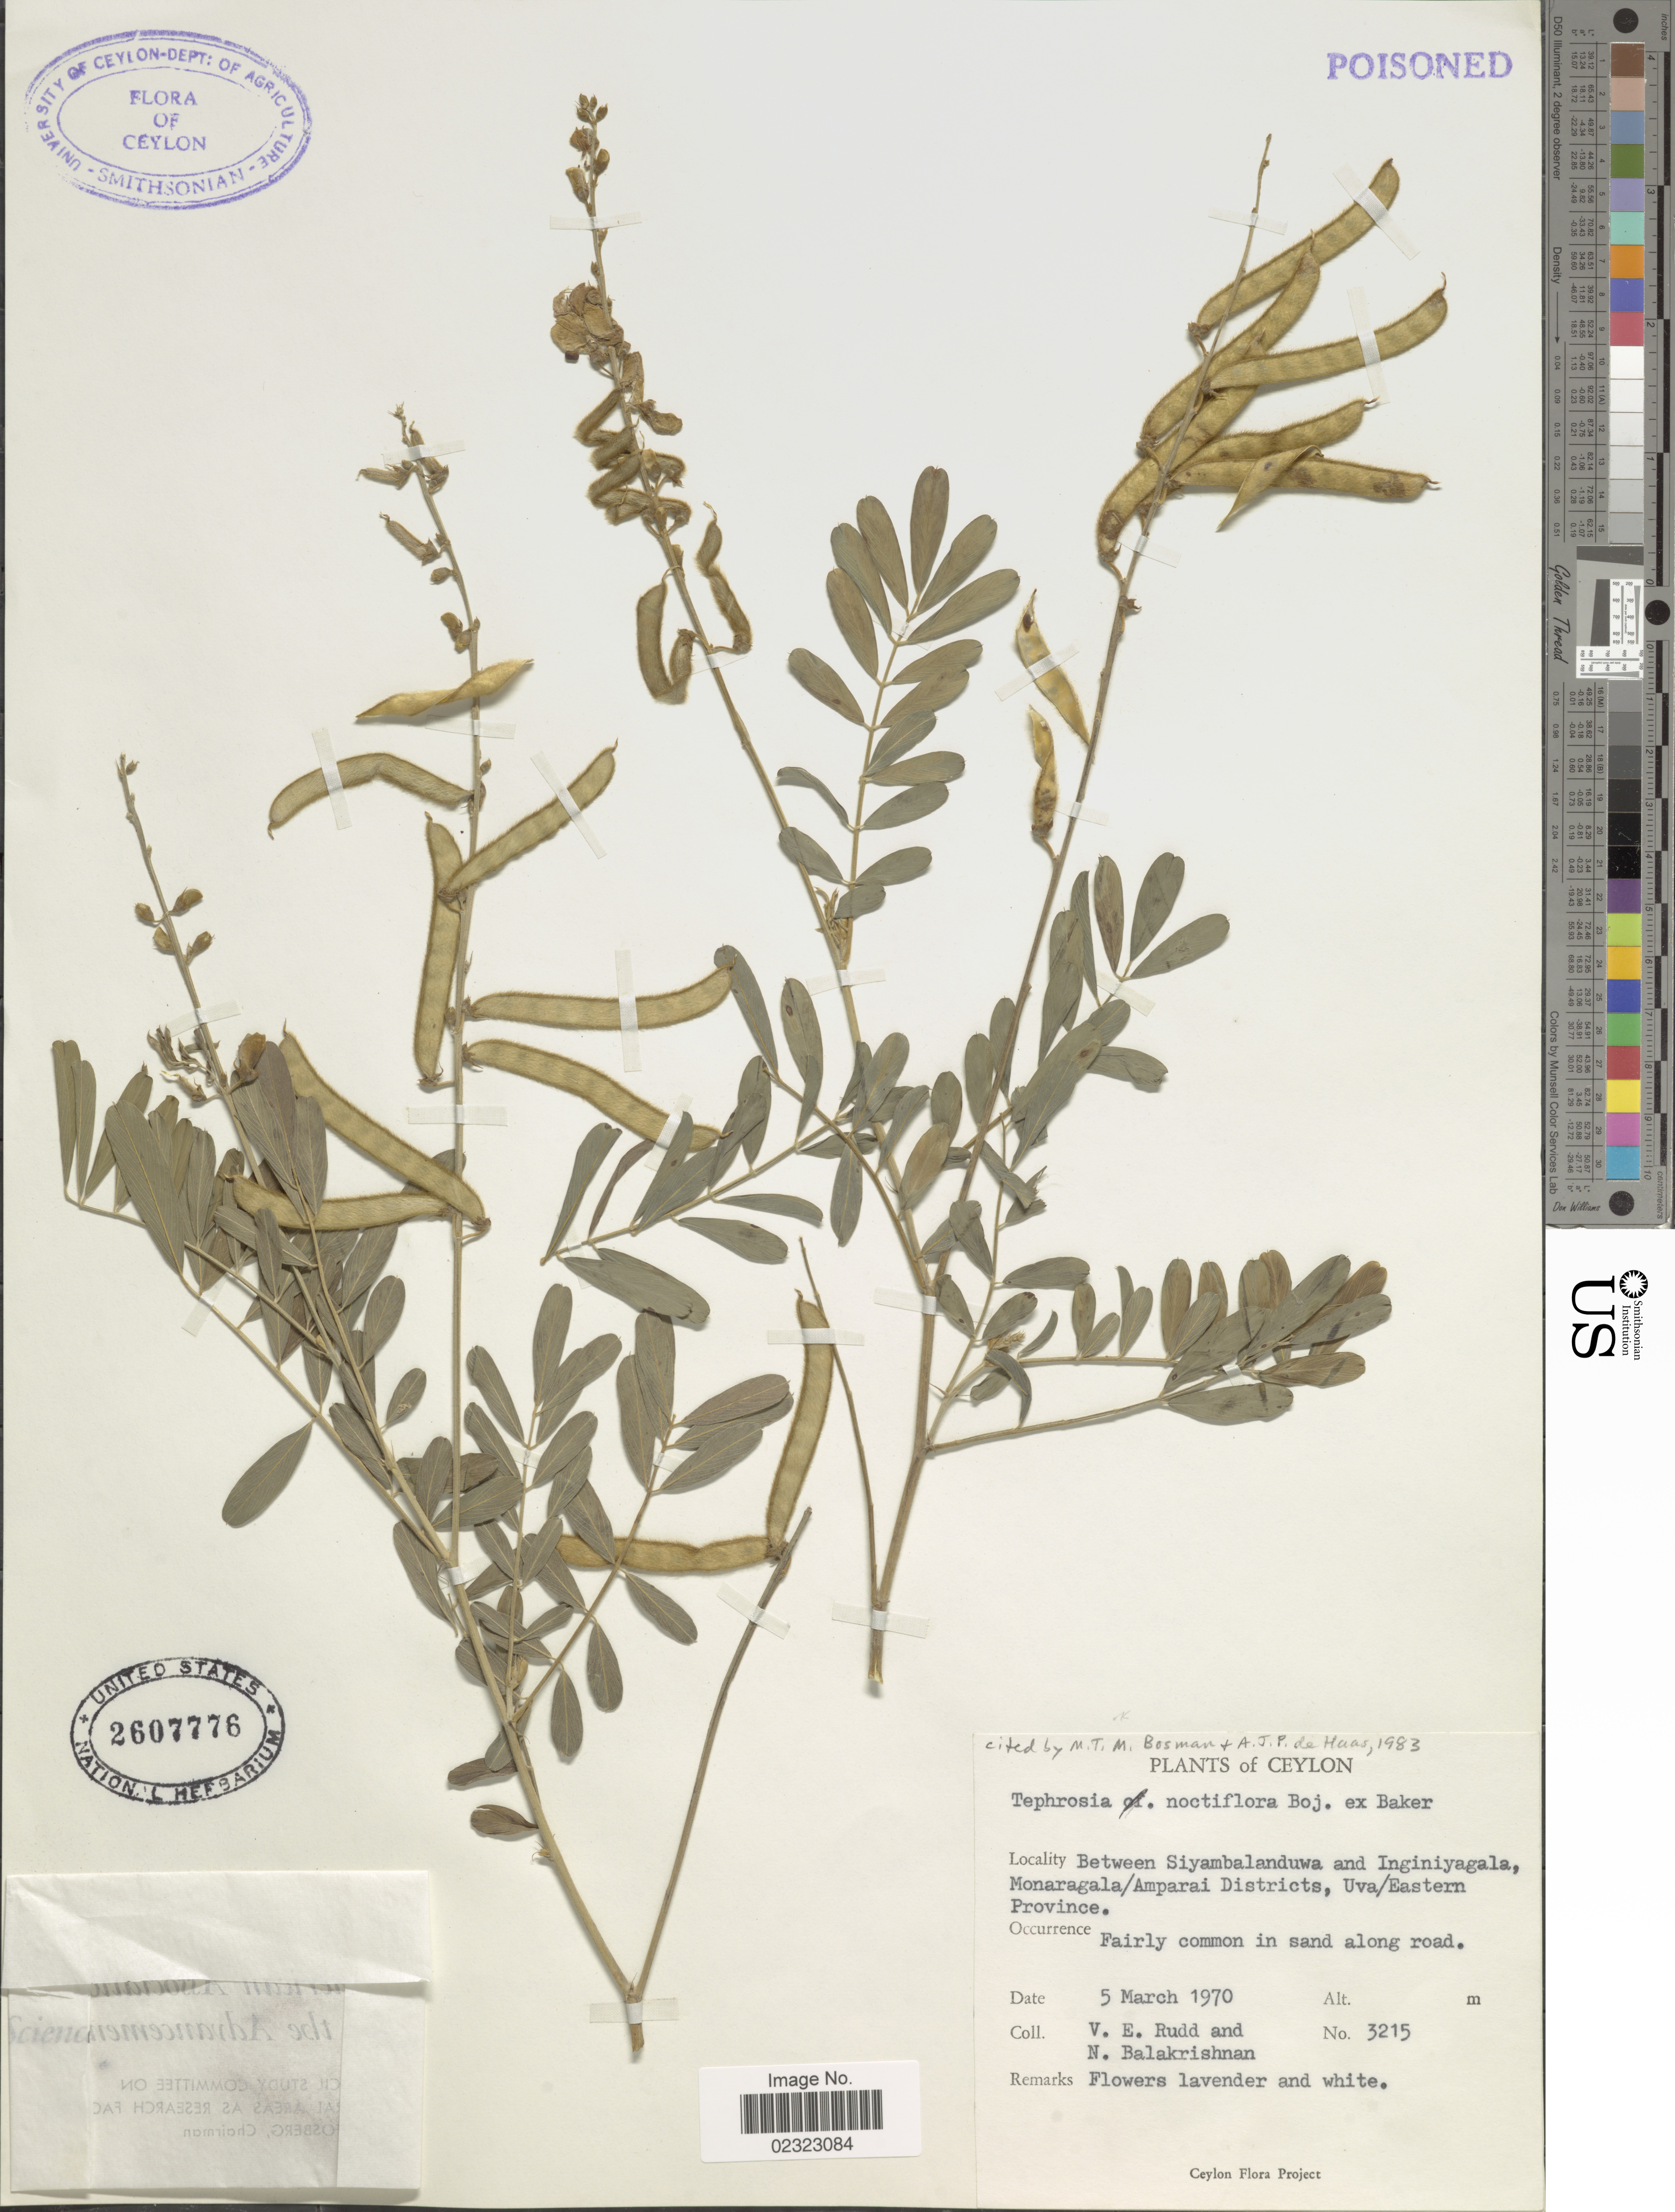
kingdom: Plantae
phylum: Tracheophyta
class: Magnoliopsida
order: Fabales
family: Fabaceae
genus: Tephrosia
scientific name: Tephrosia noctiflora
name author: Bojer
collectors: V. E. Rudd & N. Balakrishnan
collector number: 3215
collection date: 1970-03-05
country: Sri Lanka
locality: Ceylon. Between Siyambalanduwa and Inginiyagala, Monaragala/Amaparai Districts, Uva/Eastern Provinces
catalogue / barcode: US 2607776